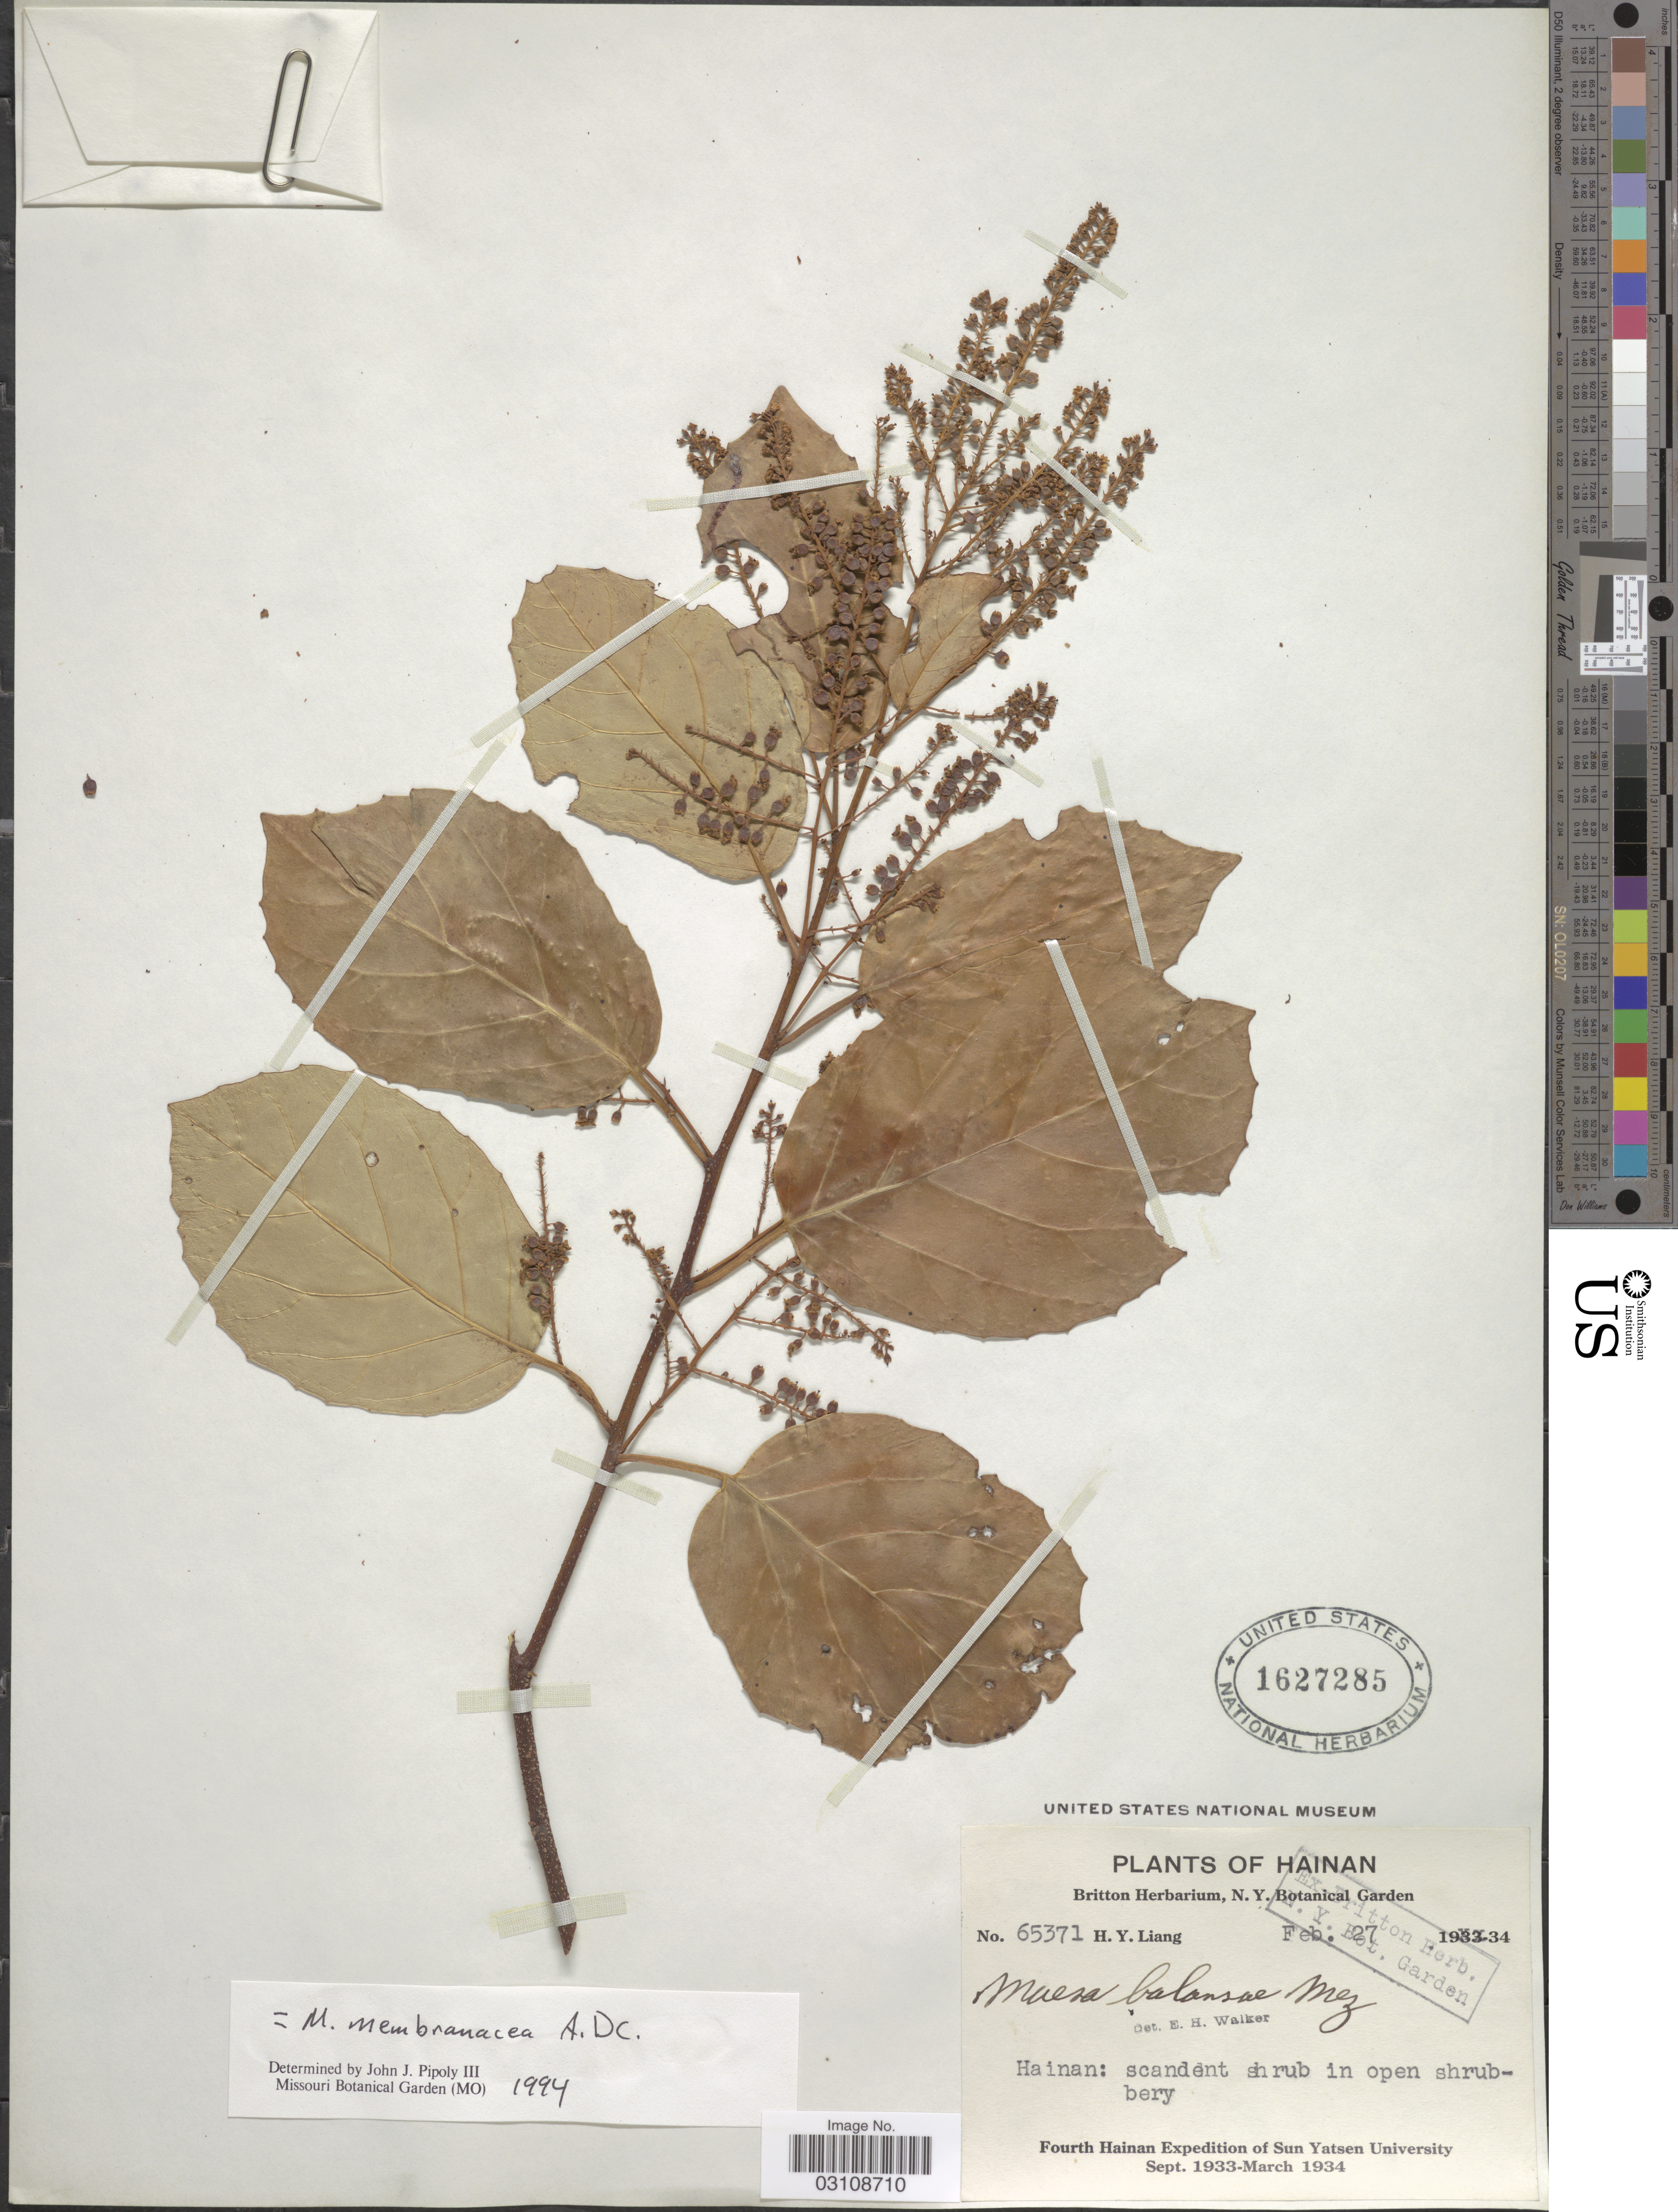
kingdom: Plantae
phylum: Tracheophyta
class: Magnoliopsida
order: Ericales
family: Primulaceae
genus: Maesa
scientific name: Maesa membranacea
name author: A. DC.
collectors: H. Y. Liang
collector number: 65371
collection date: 1933-02-27/1934-02-27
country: China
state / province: Hainan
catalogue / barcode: US 1627285